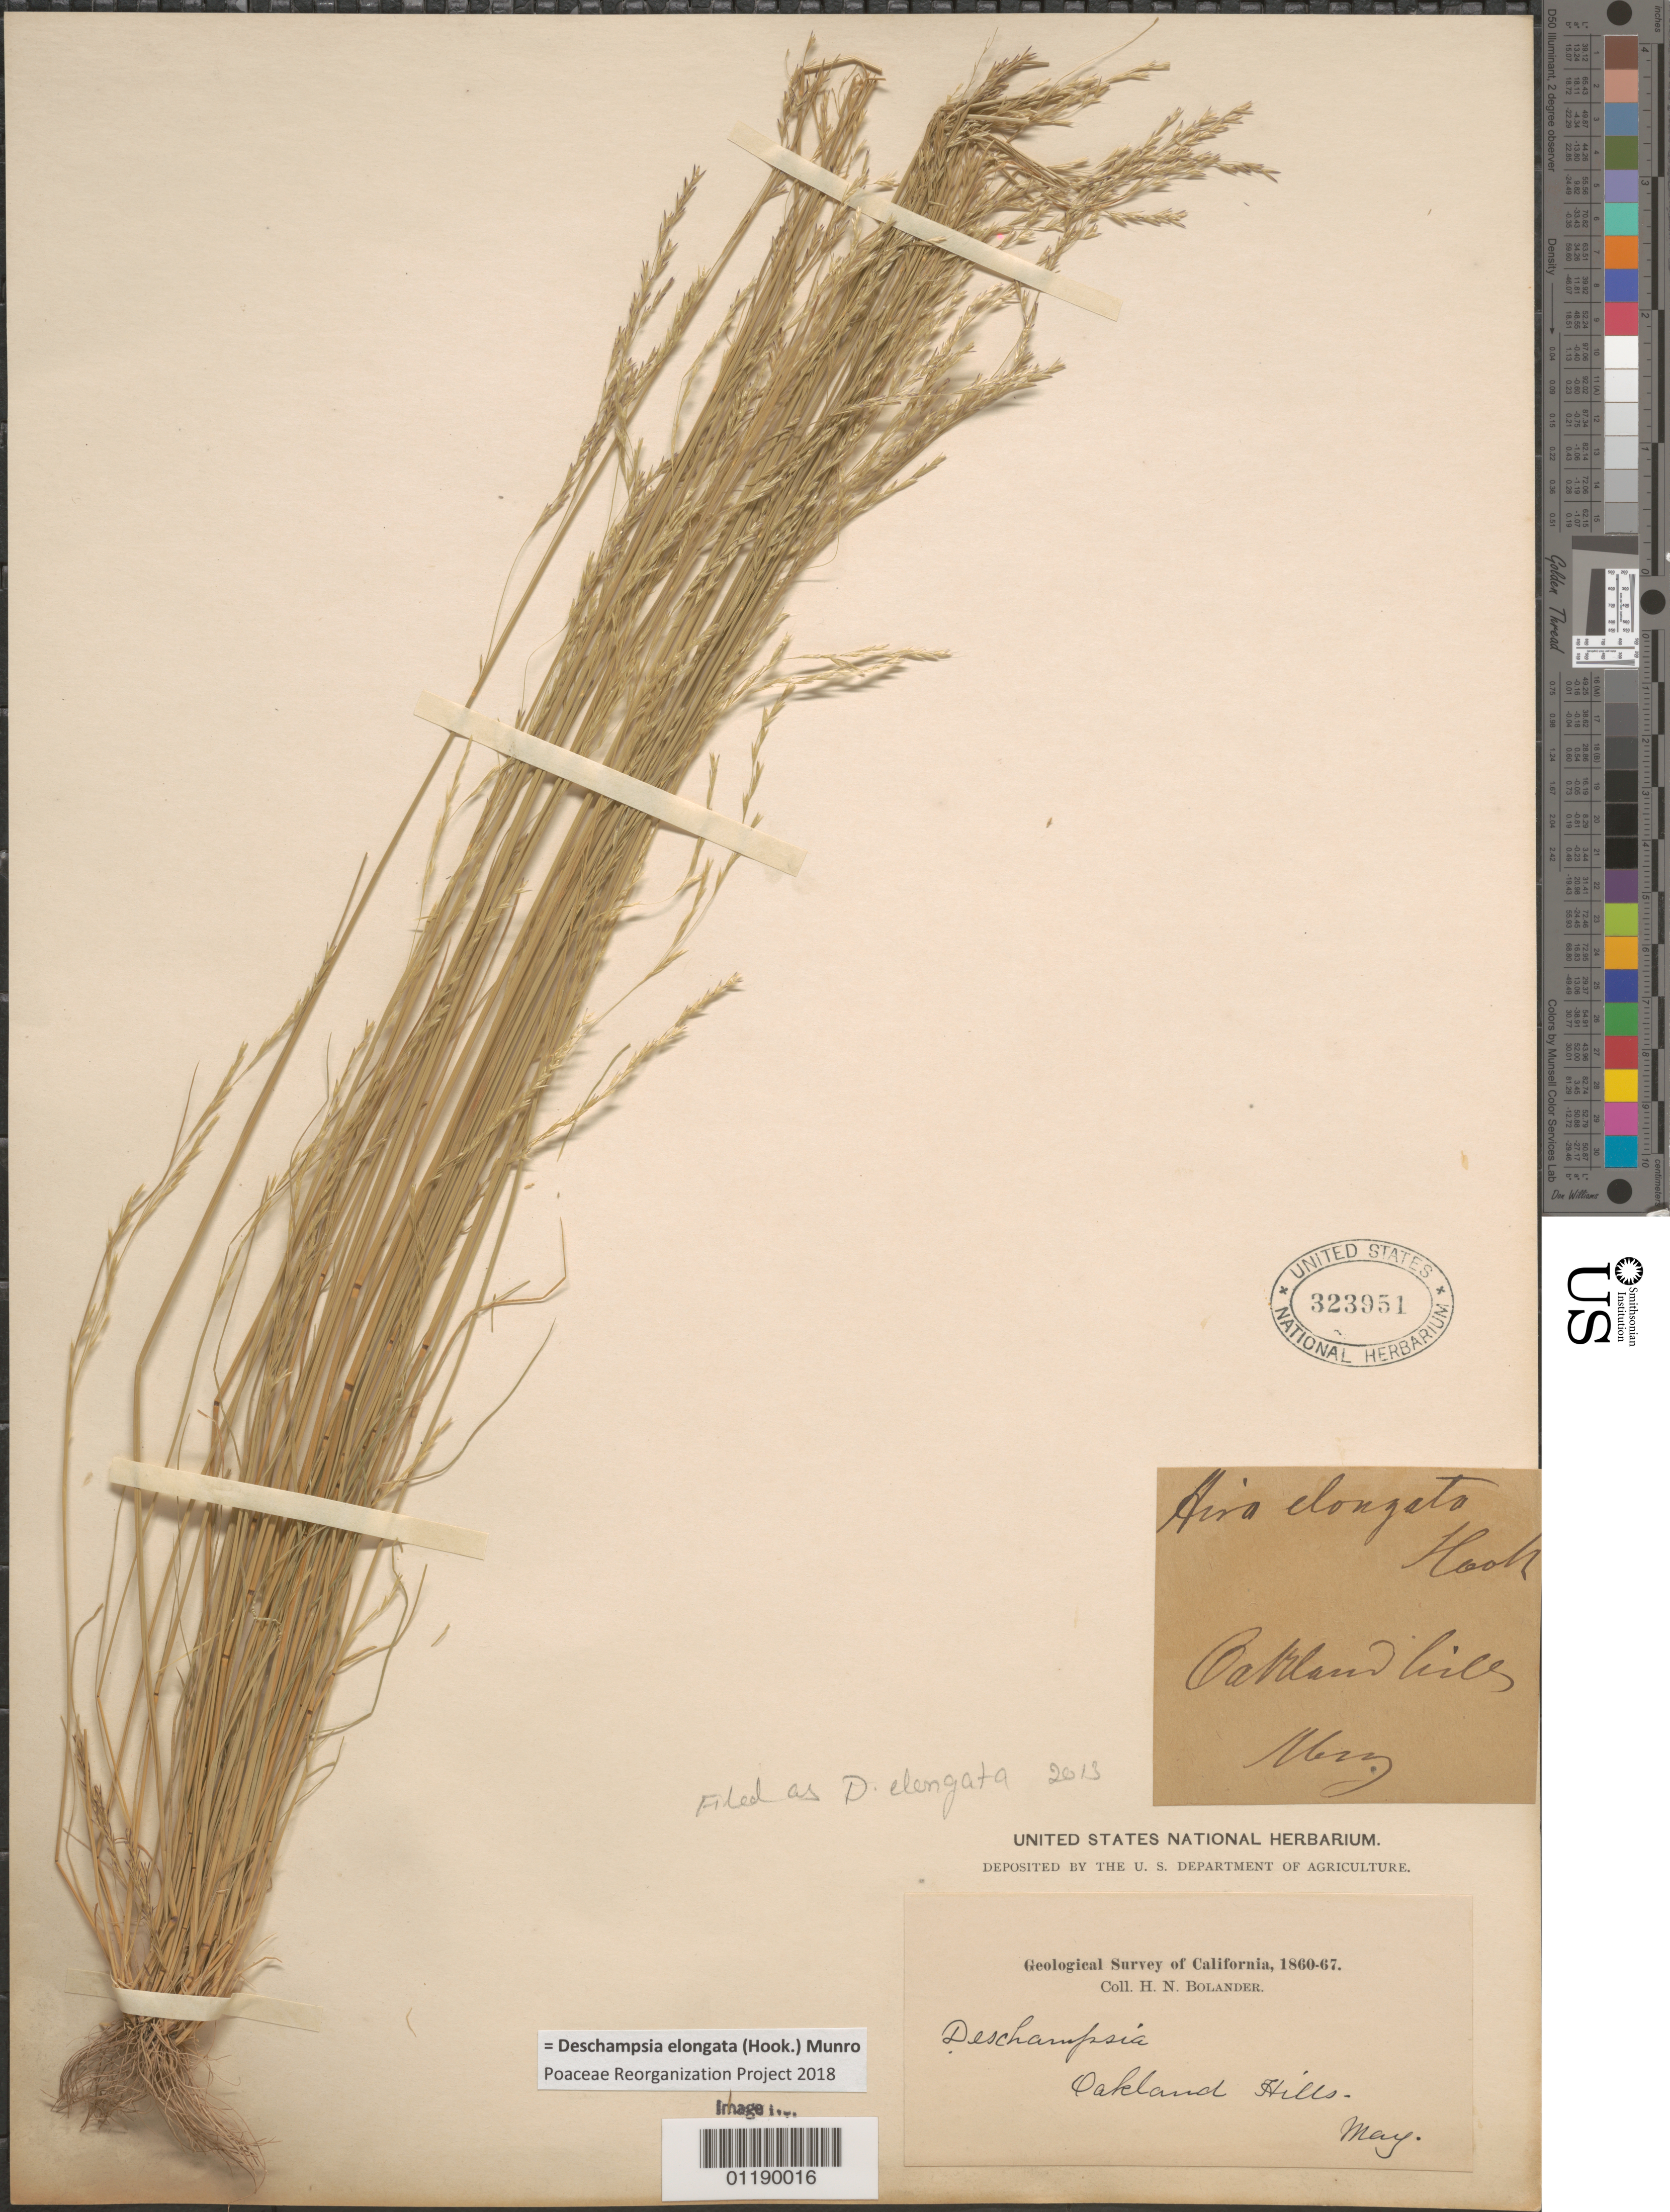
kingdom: Plantae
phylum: Tracheophyta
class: Liliopsida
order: Poales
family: Poaceae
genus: Deschampsia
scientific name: Deschampsia elongata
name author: (Hook.) Munro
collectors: H. Bolander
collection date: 1860-05/1867-05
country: United States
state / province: California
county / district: Alameda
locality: Oakland Hills.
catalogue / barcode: US 323951